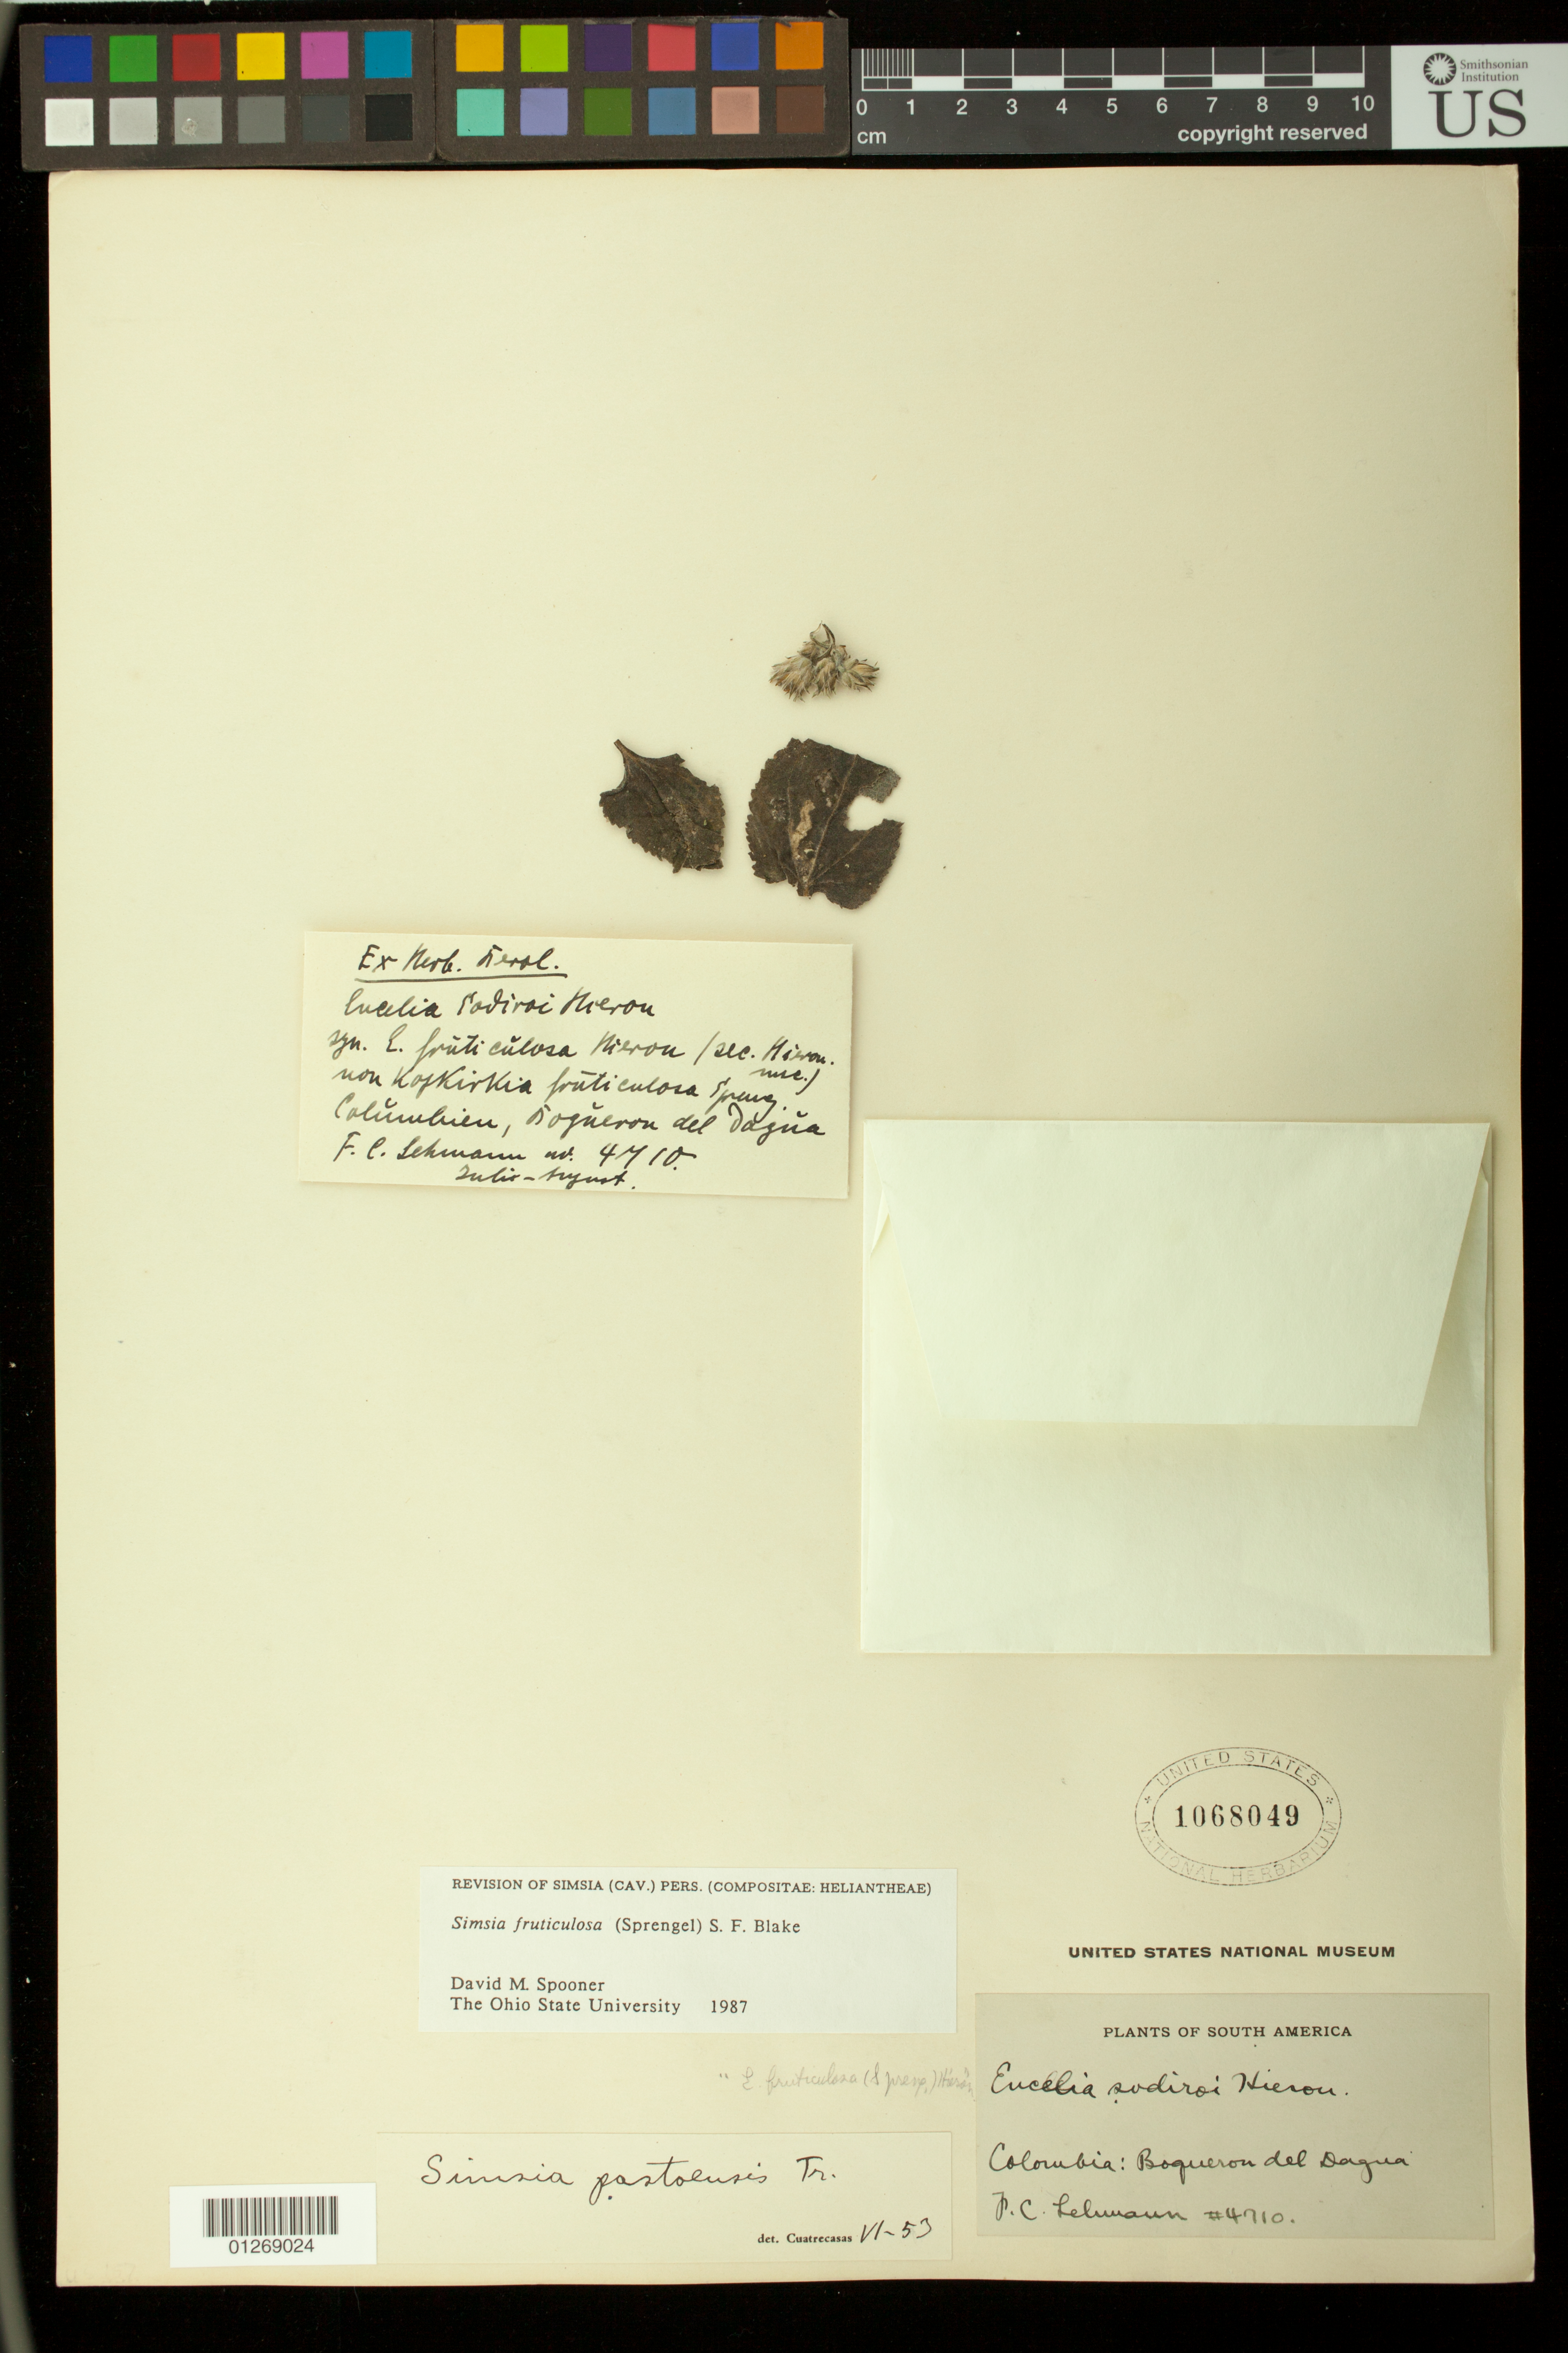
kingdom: Plantae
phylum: Tracheophyta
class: Magnoliopsida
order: Asterales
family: Asteraceae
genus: Encelia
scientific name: Encelia sodiroi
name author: Hieron.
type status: Possible Type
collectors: F. C. Lehmann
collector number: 4710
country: Colombia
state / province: Valle del Cauca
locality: Boqueron del Dagua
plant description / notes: Fragmentary material of (type?) specimen ex herb. Berlin. Dubiously a type but probably original material; collection not explicitly cited, but protologue makes indirect reference to other collections as previous misidentifications.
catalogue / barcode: US 1068049